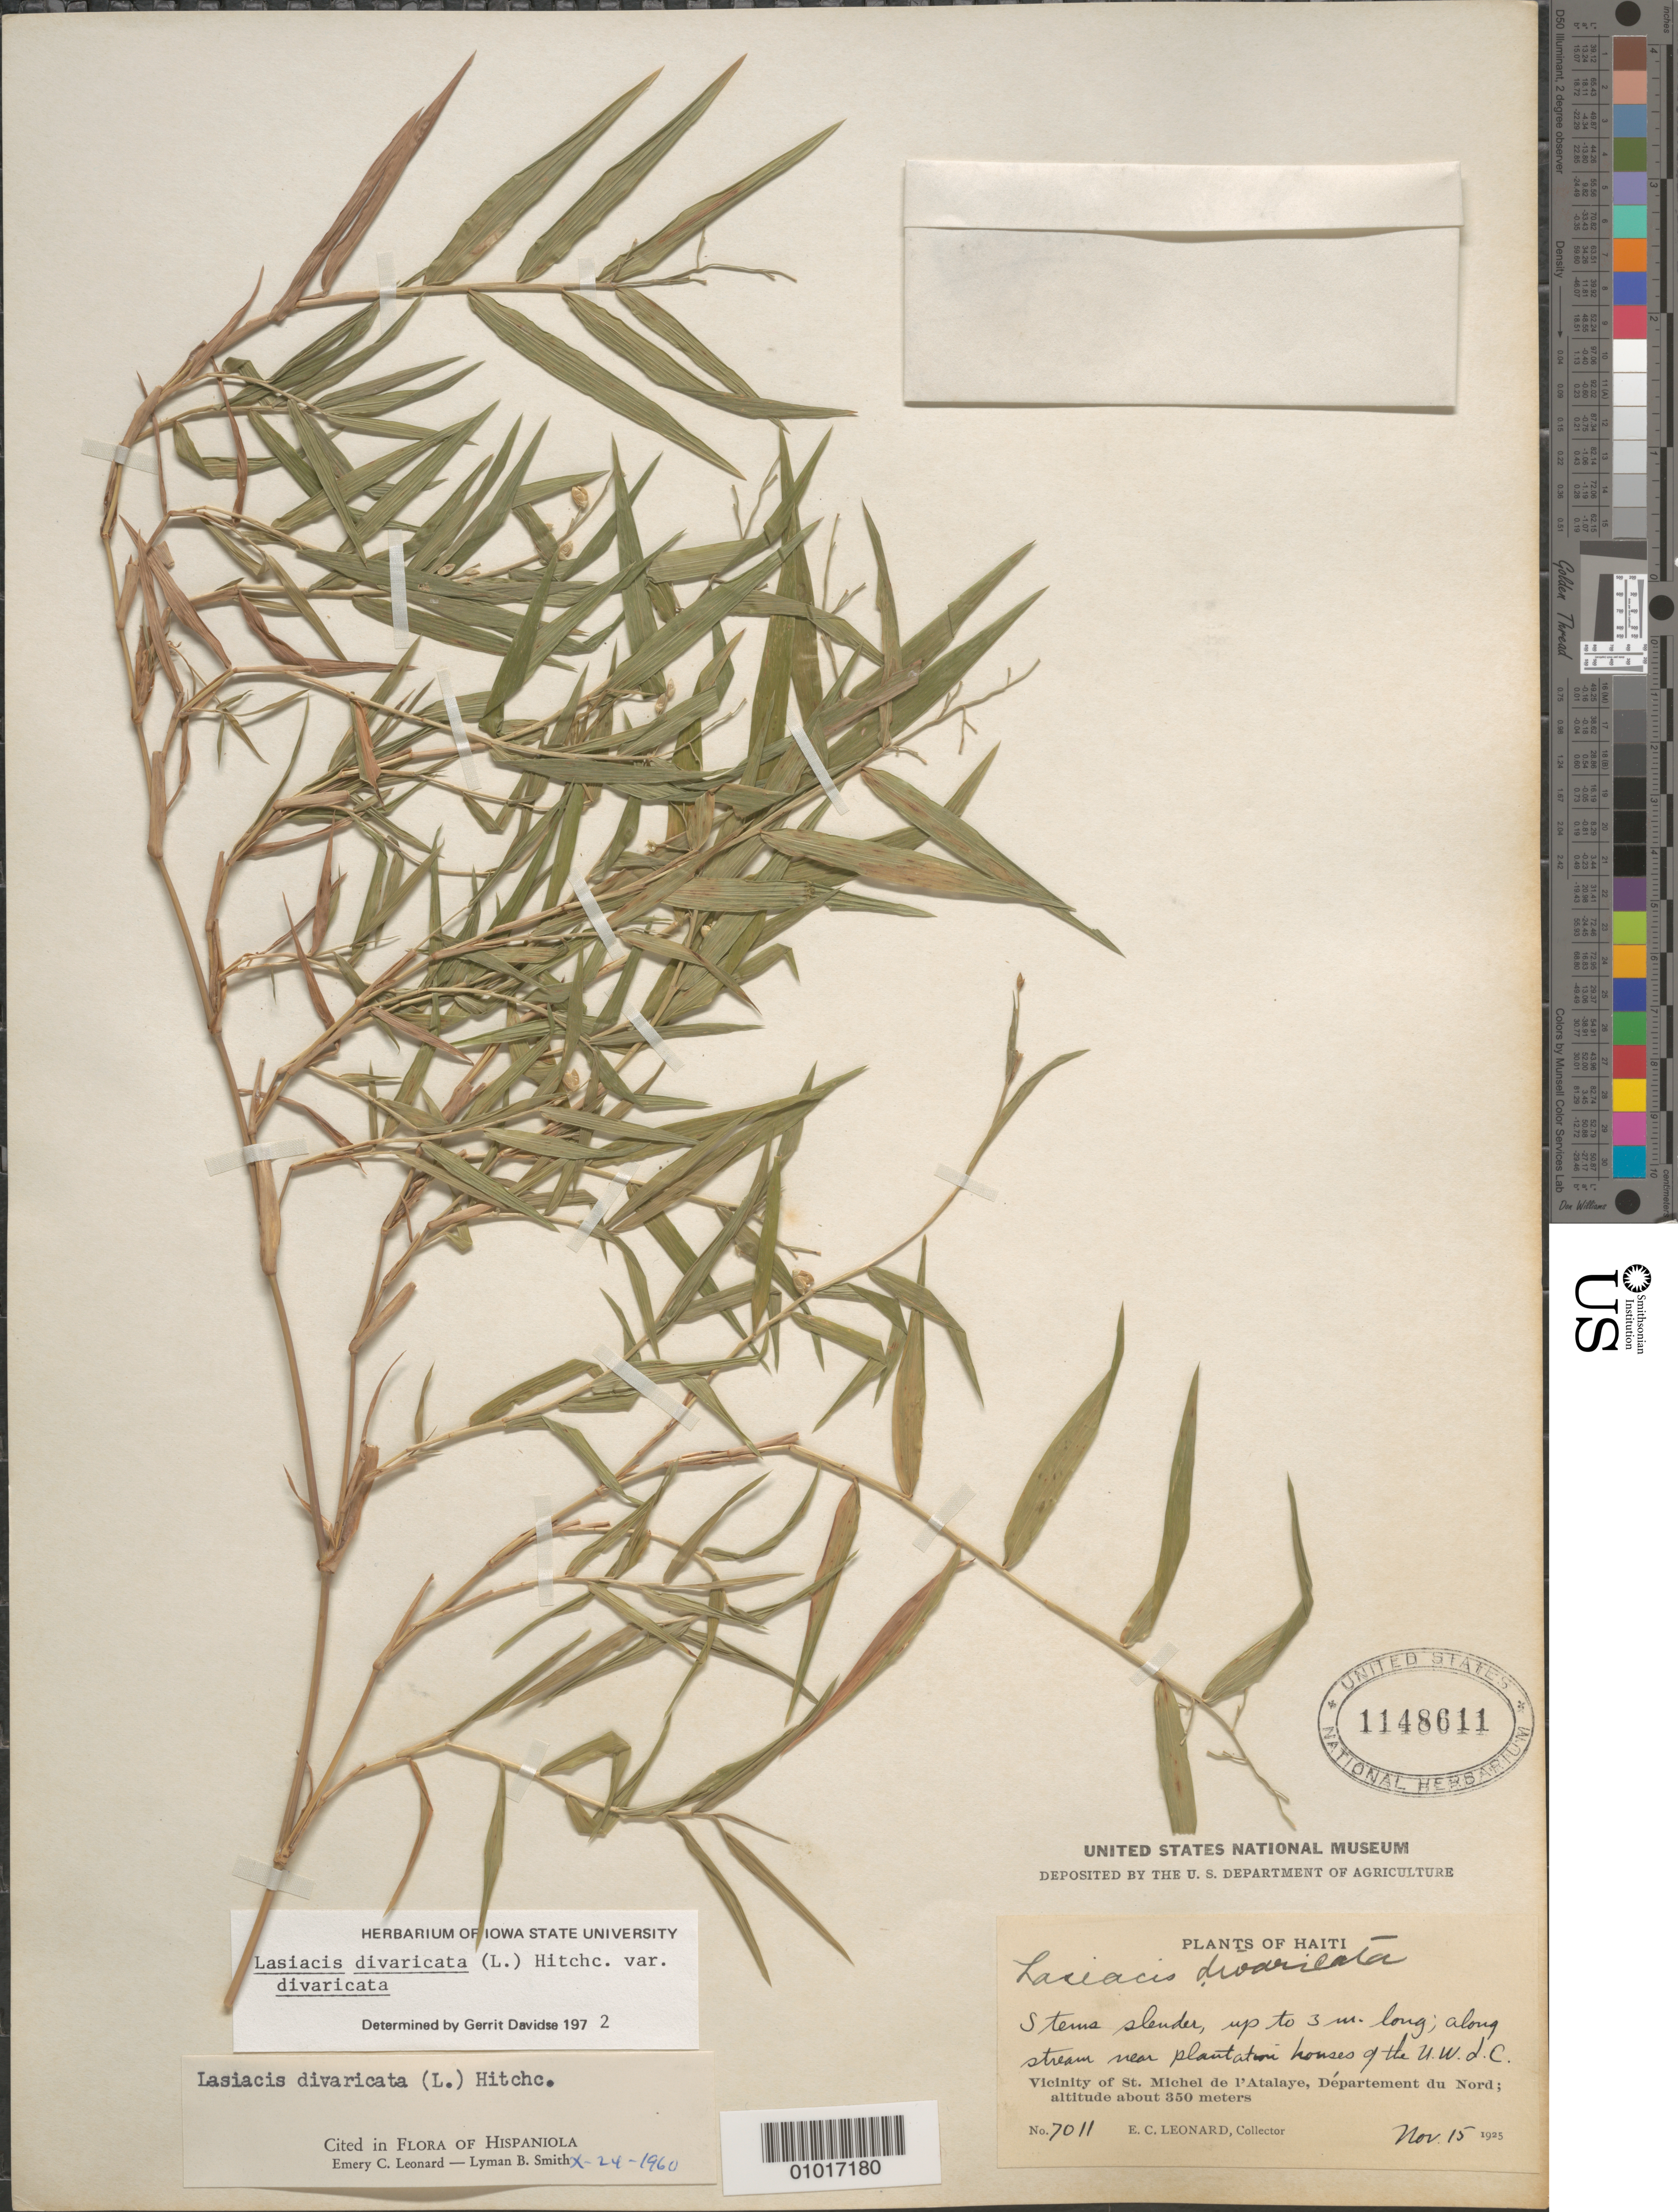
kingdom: Plantae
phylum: Tracheophyta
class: Liliopsida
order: Poales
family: Poaceae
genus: Lasiacis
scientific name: Lasiacis divaricata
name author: (L.) Hitchc.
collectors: E. C. Leonard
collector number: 7011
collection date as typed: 15 Nov 1925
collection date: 1925-11-15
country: Haiti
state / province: Nord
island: Hispaniola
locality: Vicinity of St. Michel de I'Atalaye,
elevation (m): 350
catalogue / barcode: US 1148611